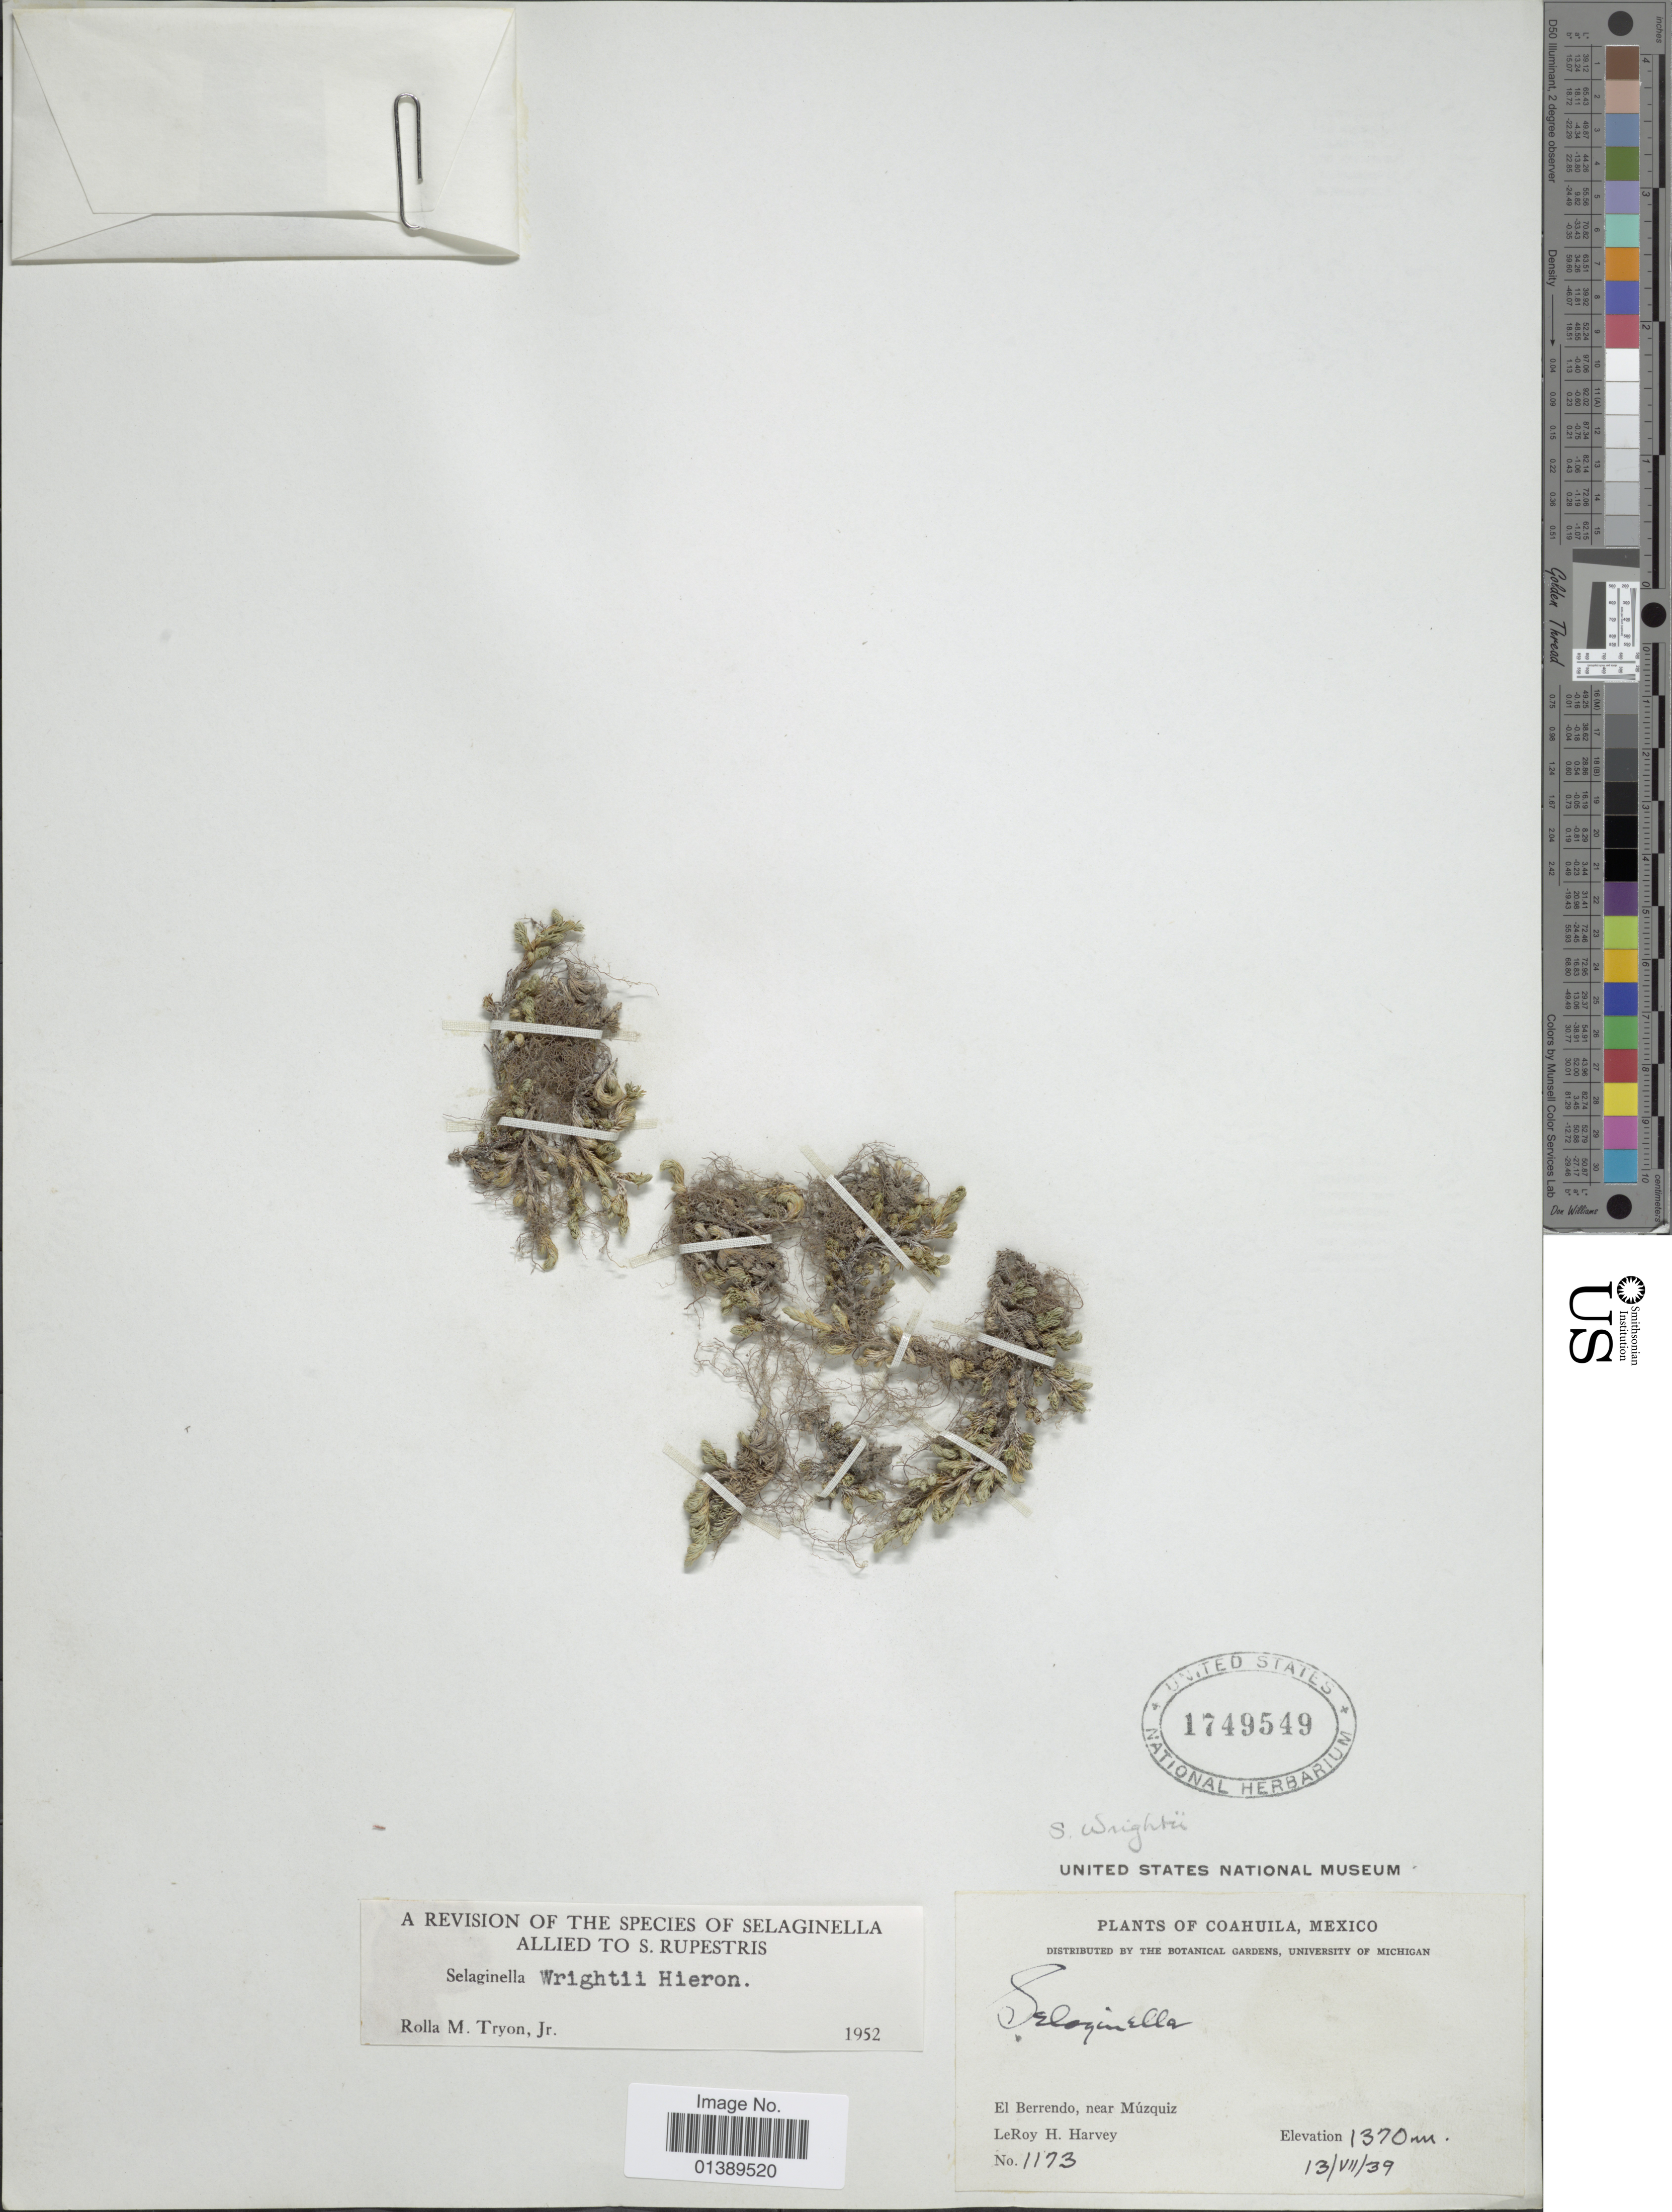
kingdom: Plantae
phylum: Tracheophyta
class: Lycopodiopsida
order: Selaginellales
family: Selaginellaceae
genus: Selaginella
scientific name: Selaginella wightii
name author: Hieron.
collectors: L. H. Harvey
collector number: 1173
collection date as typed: Transcribed d/m/y: 13/7/39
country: Mexico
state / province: Coahuila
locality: El Berrendo, near Múzquiz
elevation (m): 1370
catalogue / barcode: US 1749549